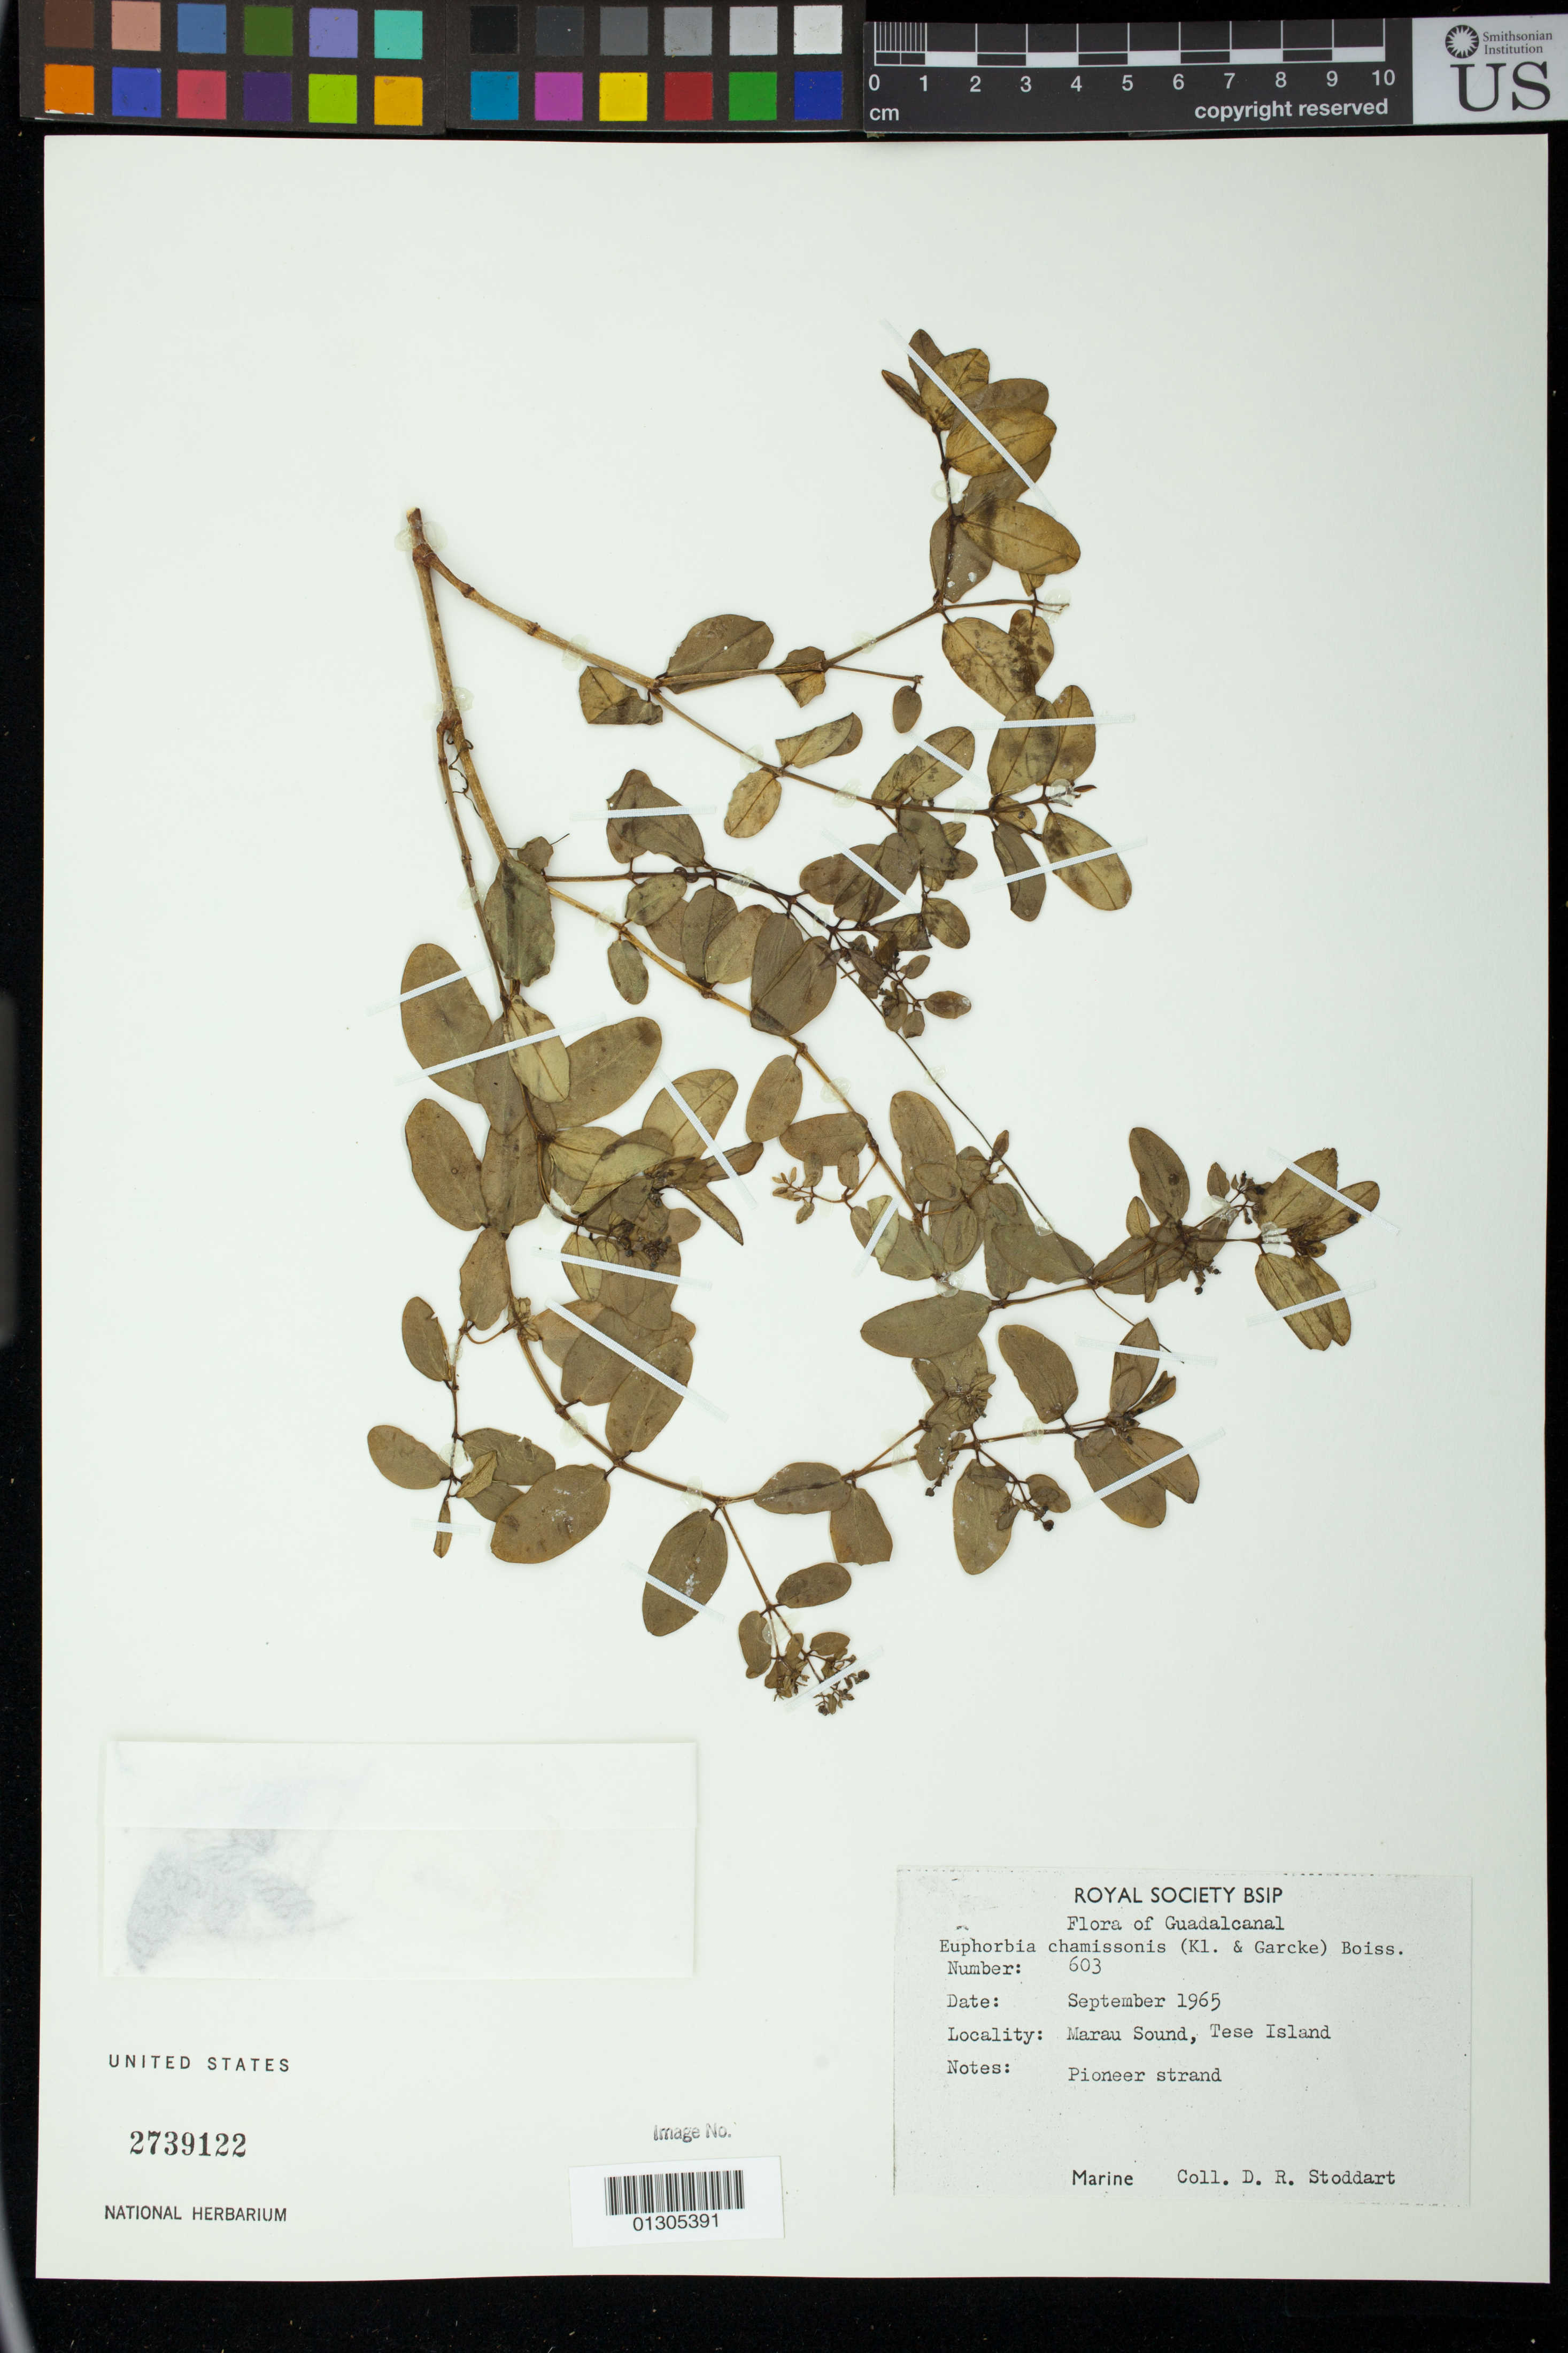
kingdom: Plantae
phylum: Tracheophyta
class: Magnoliopsida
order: Malpighiales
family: Euphorbiaceae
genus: Euphorbia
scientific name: Euphorbia chamissonis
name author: (Klotzsch ex Klotzsch & Garcke) Boiss.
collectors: D. R. Stoddart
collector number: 603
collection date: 1965-09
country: Solomon Islands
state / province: Guadalcanal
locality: Marau Sound, Tese Island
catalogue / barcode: US 2739122